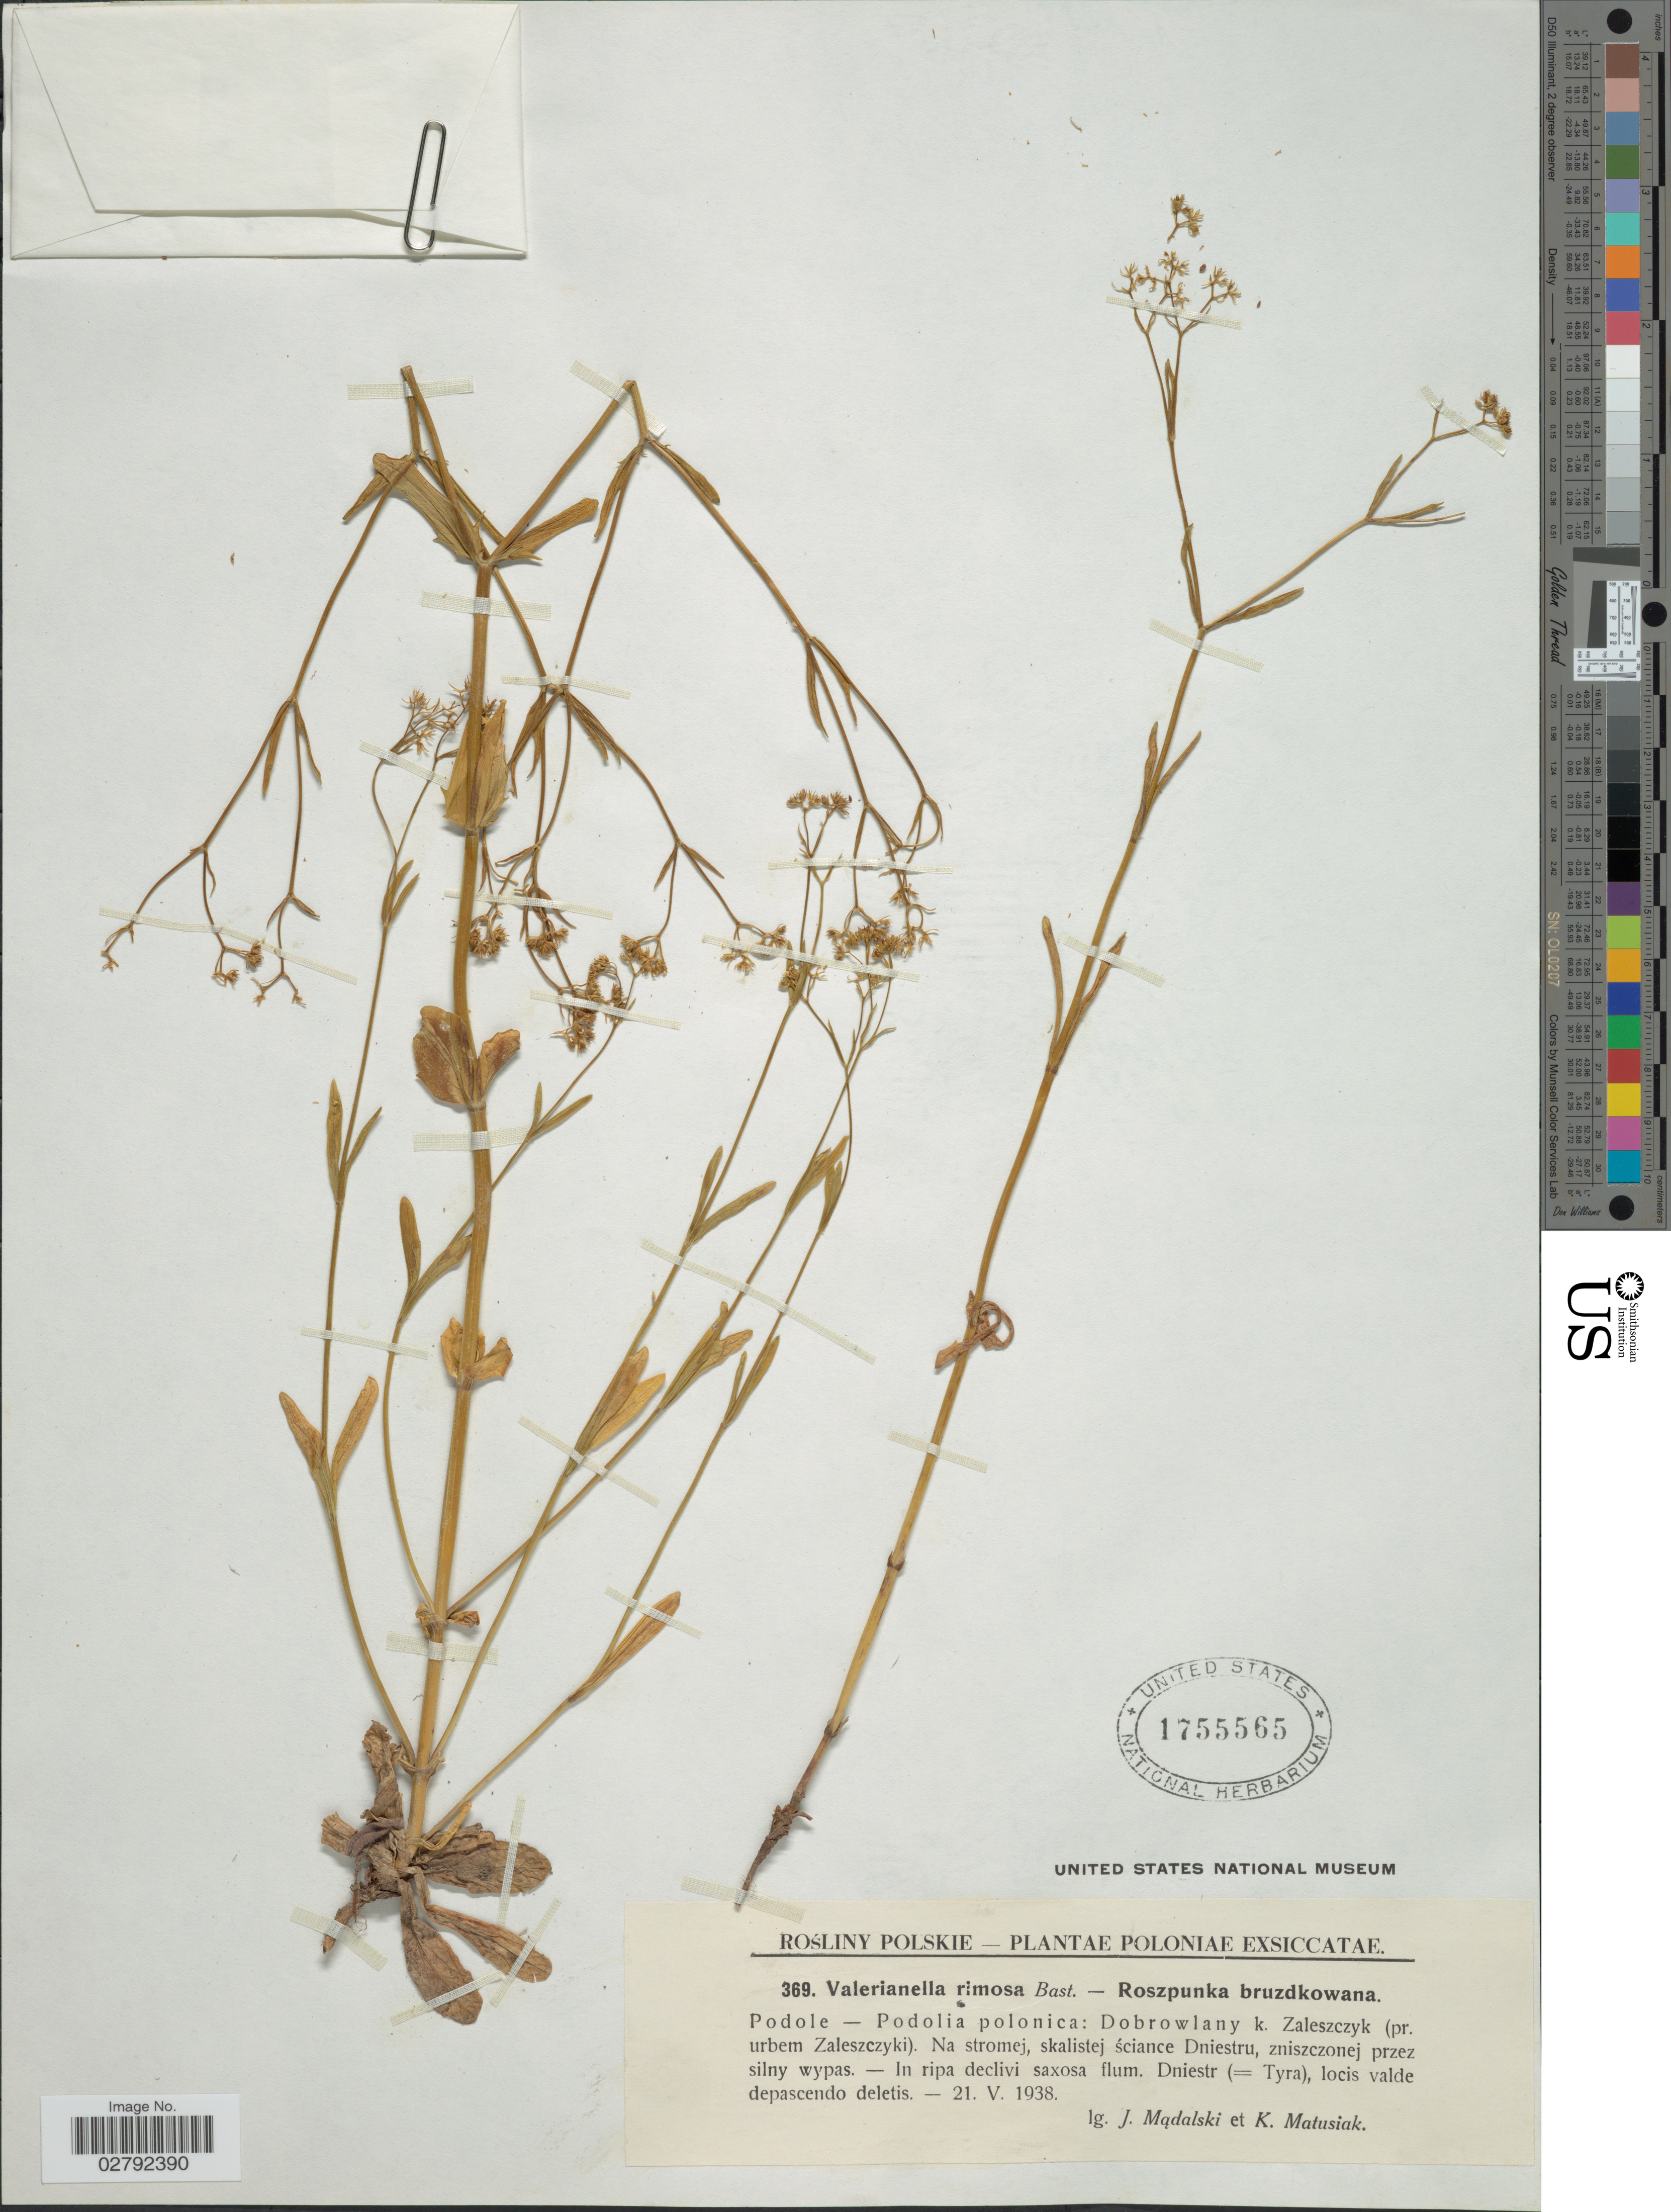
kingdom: Plantae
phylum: Tracheophyta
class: Magnoliopsida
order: Dipsacales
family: Caprifoliaceae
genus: Valerianella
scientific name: Valerianella rimosa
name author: Bâstard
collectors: J. Madalski & K. Matusiak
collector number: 369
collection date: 1938-05-21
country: Poland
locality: Poloniae. Podole - Podolia polonica: Dobrowlany k. Zaleszczyk (pr. urbem Zaleszczyki). Na Stromej, skalistej sciance Dniestru, zniszczonej przez silny wypas.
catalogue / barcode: US 1755565